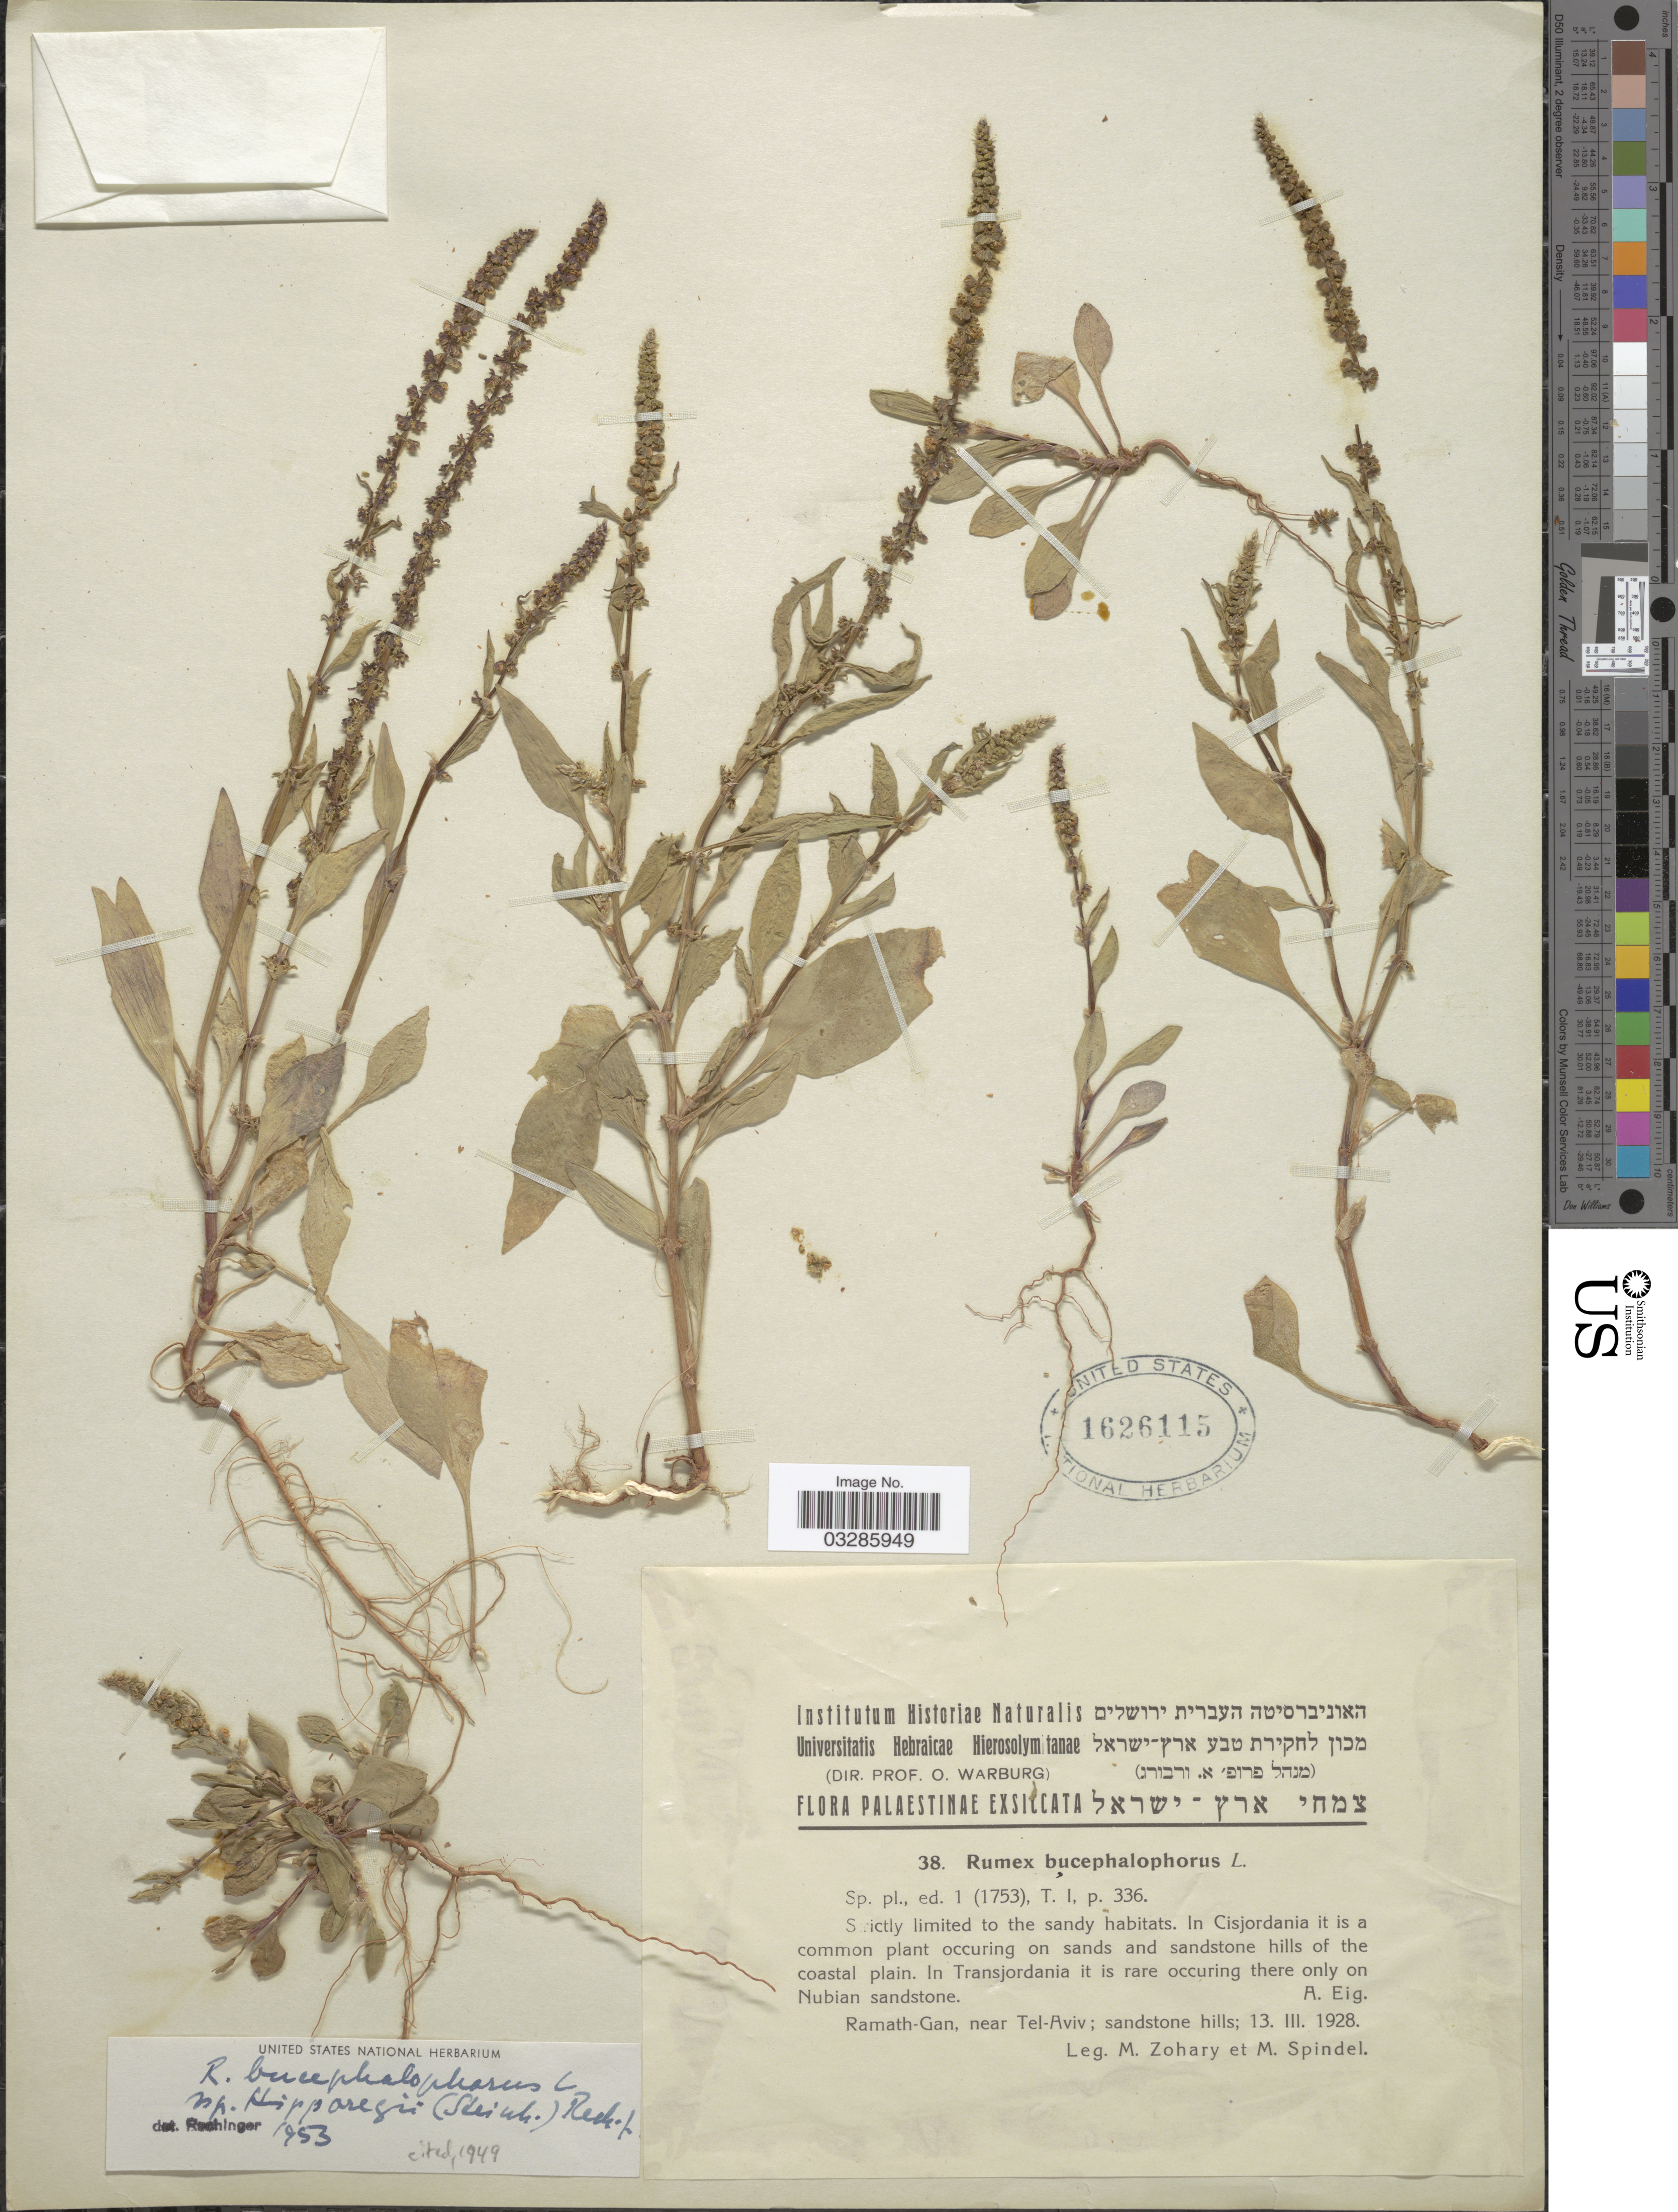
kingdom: Plantae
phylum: Tracheophyta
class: Magnoliopsida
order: Caryophyllales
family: Polygonaceae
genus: Rumex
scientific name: Rumex bucephalophorus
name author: L.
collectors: M. Zohary & M. Spindel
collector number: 38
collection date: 1928-03-13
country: Israel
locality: Ramath-Gan, near Tel-Aviv; sandstone hills.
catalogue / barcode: US 1626115